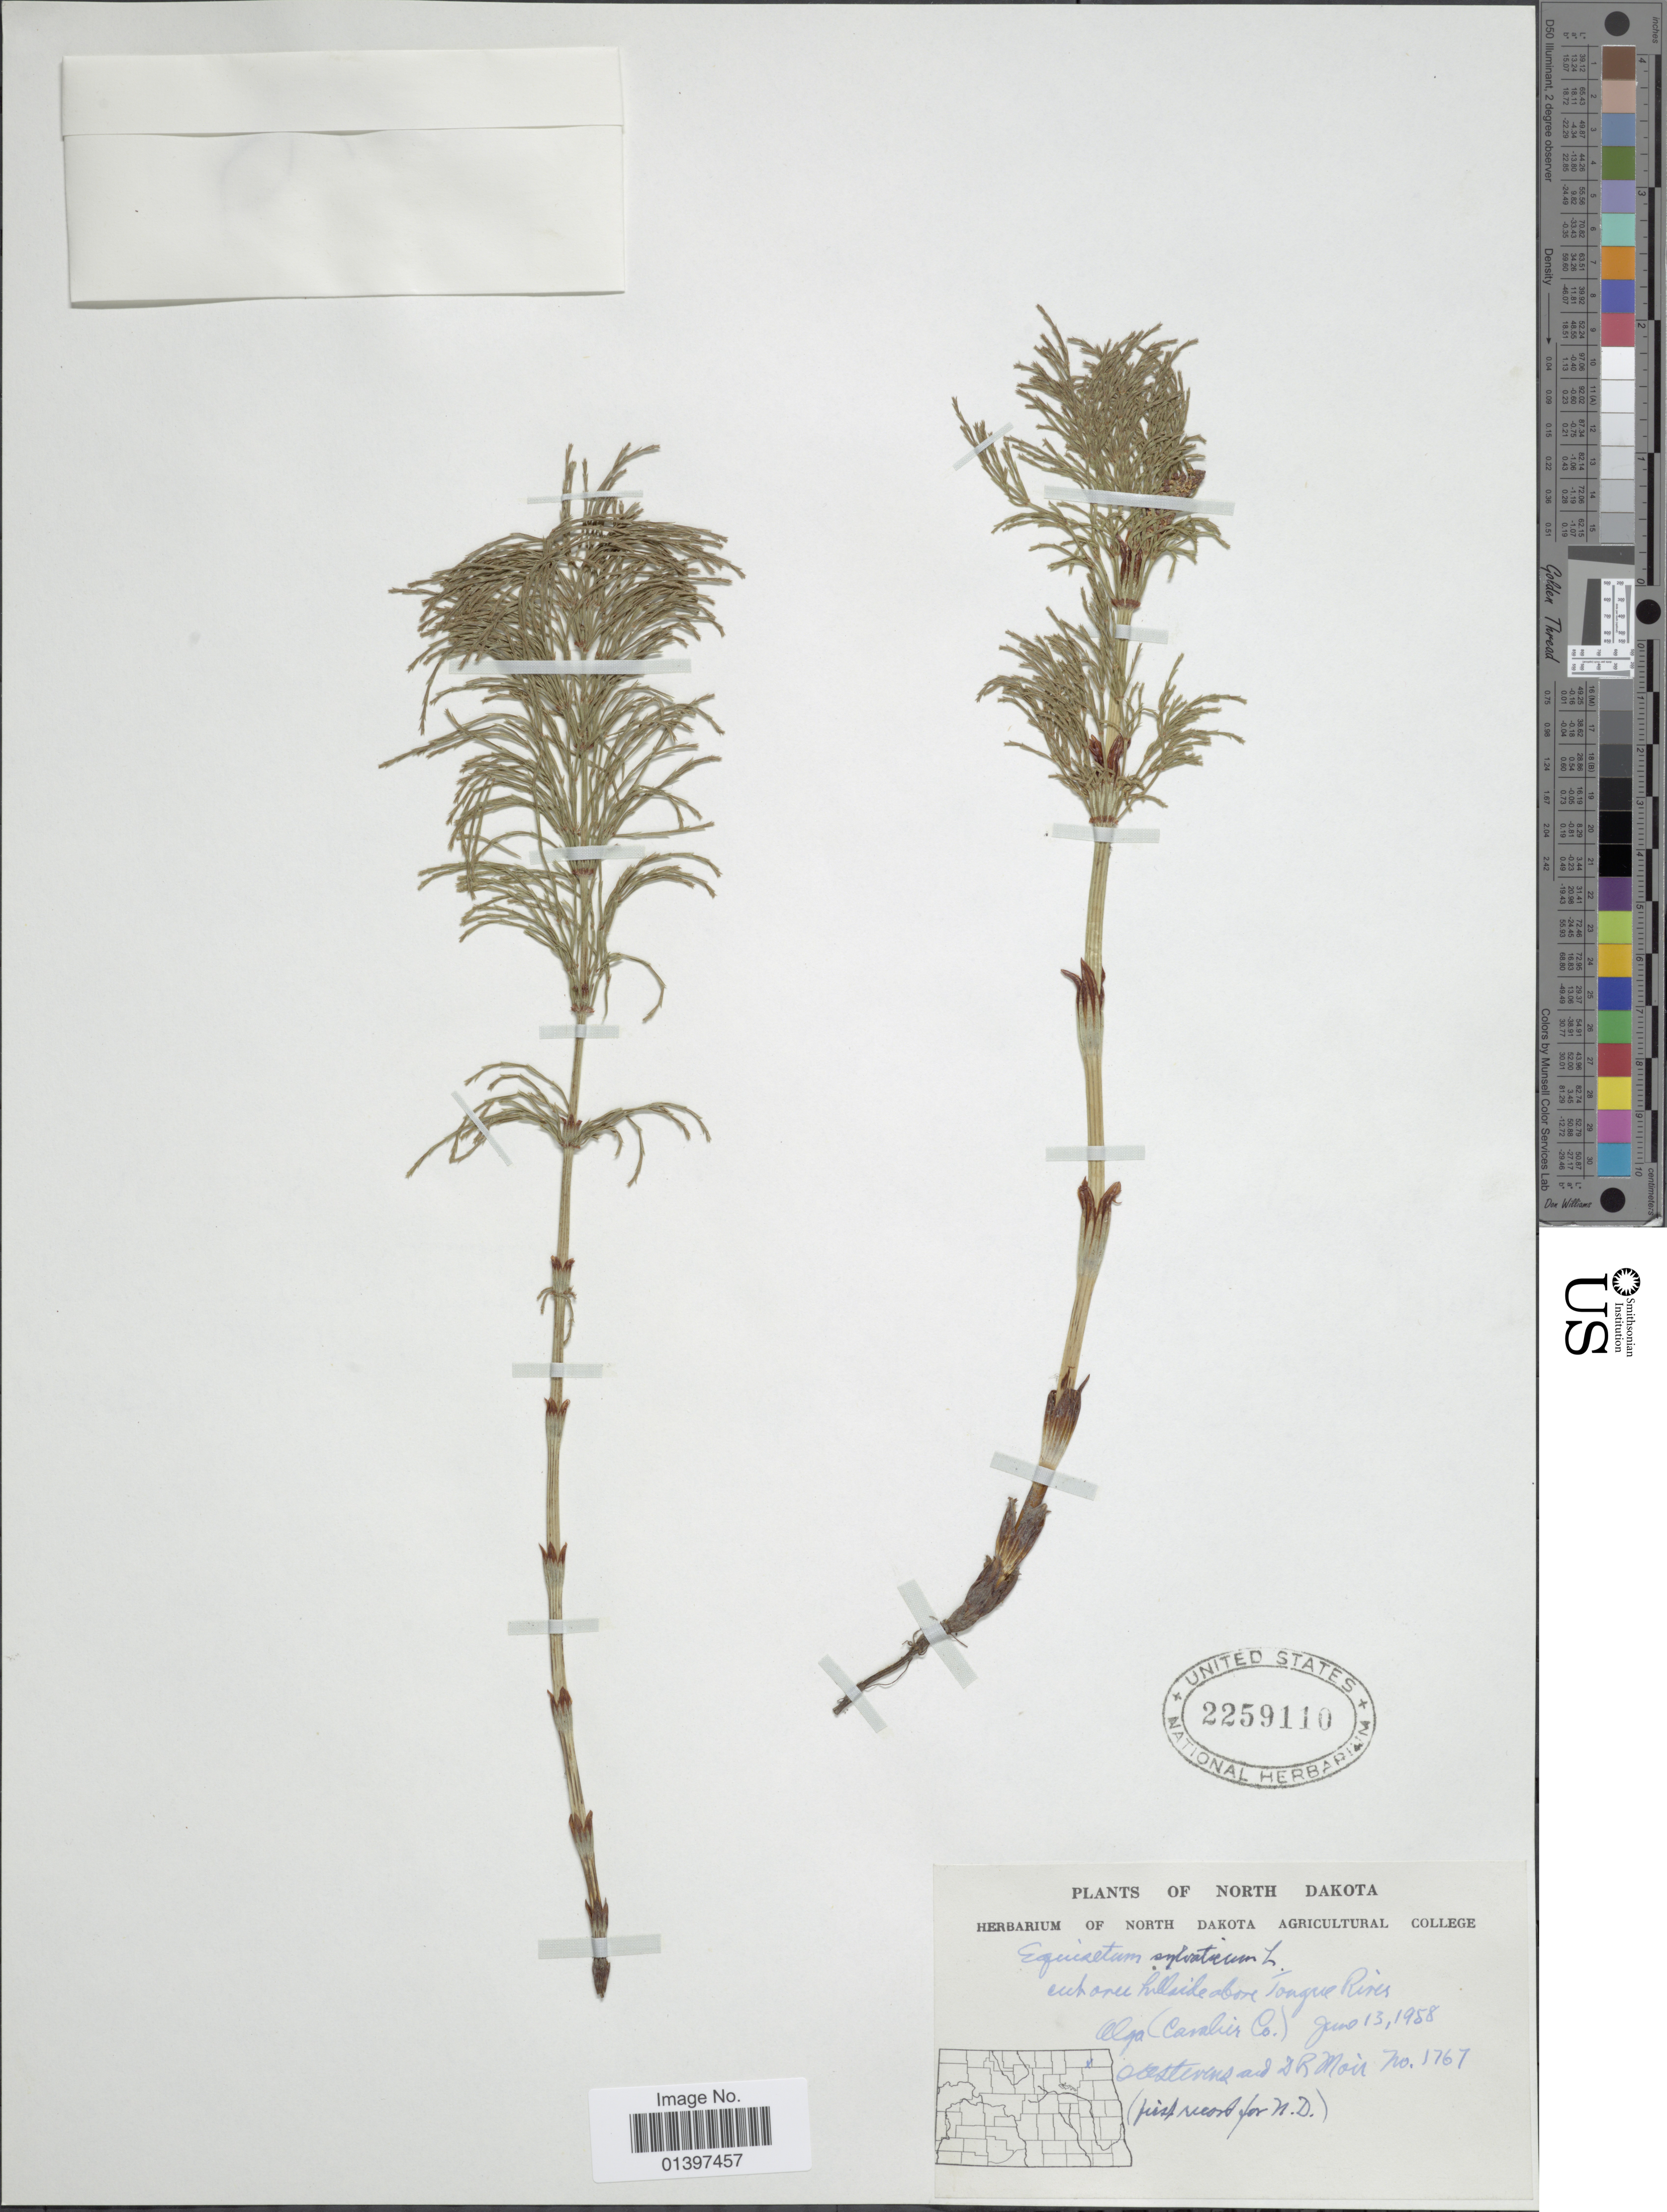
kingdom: Plantae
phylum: Tracheophyta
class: Polypodiopsida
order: Equisetales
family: Equisetaceae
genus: Equisetum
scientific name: Equisetum sylvaticum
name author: L.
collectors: O. Stevens & D. Moir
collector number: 1767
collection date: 1958-06-13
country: United States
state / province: North Dakota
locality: Olga (Cavalier Co.).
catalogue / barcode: US 2259110